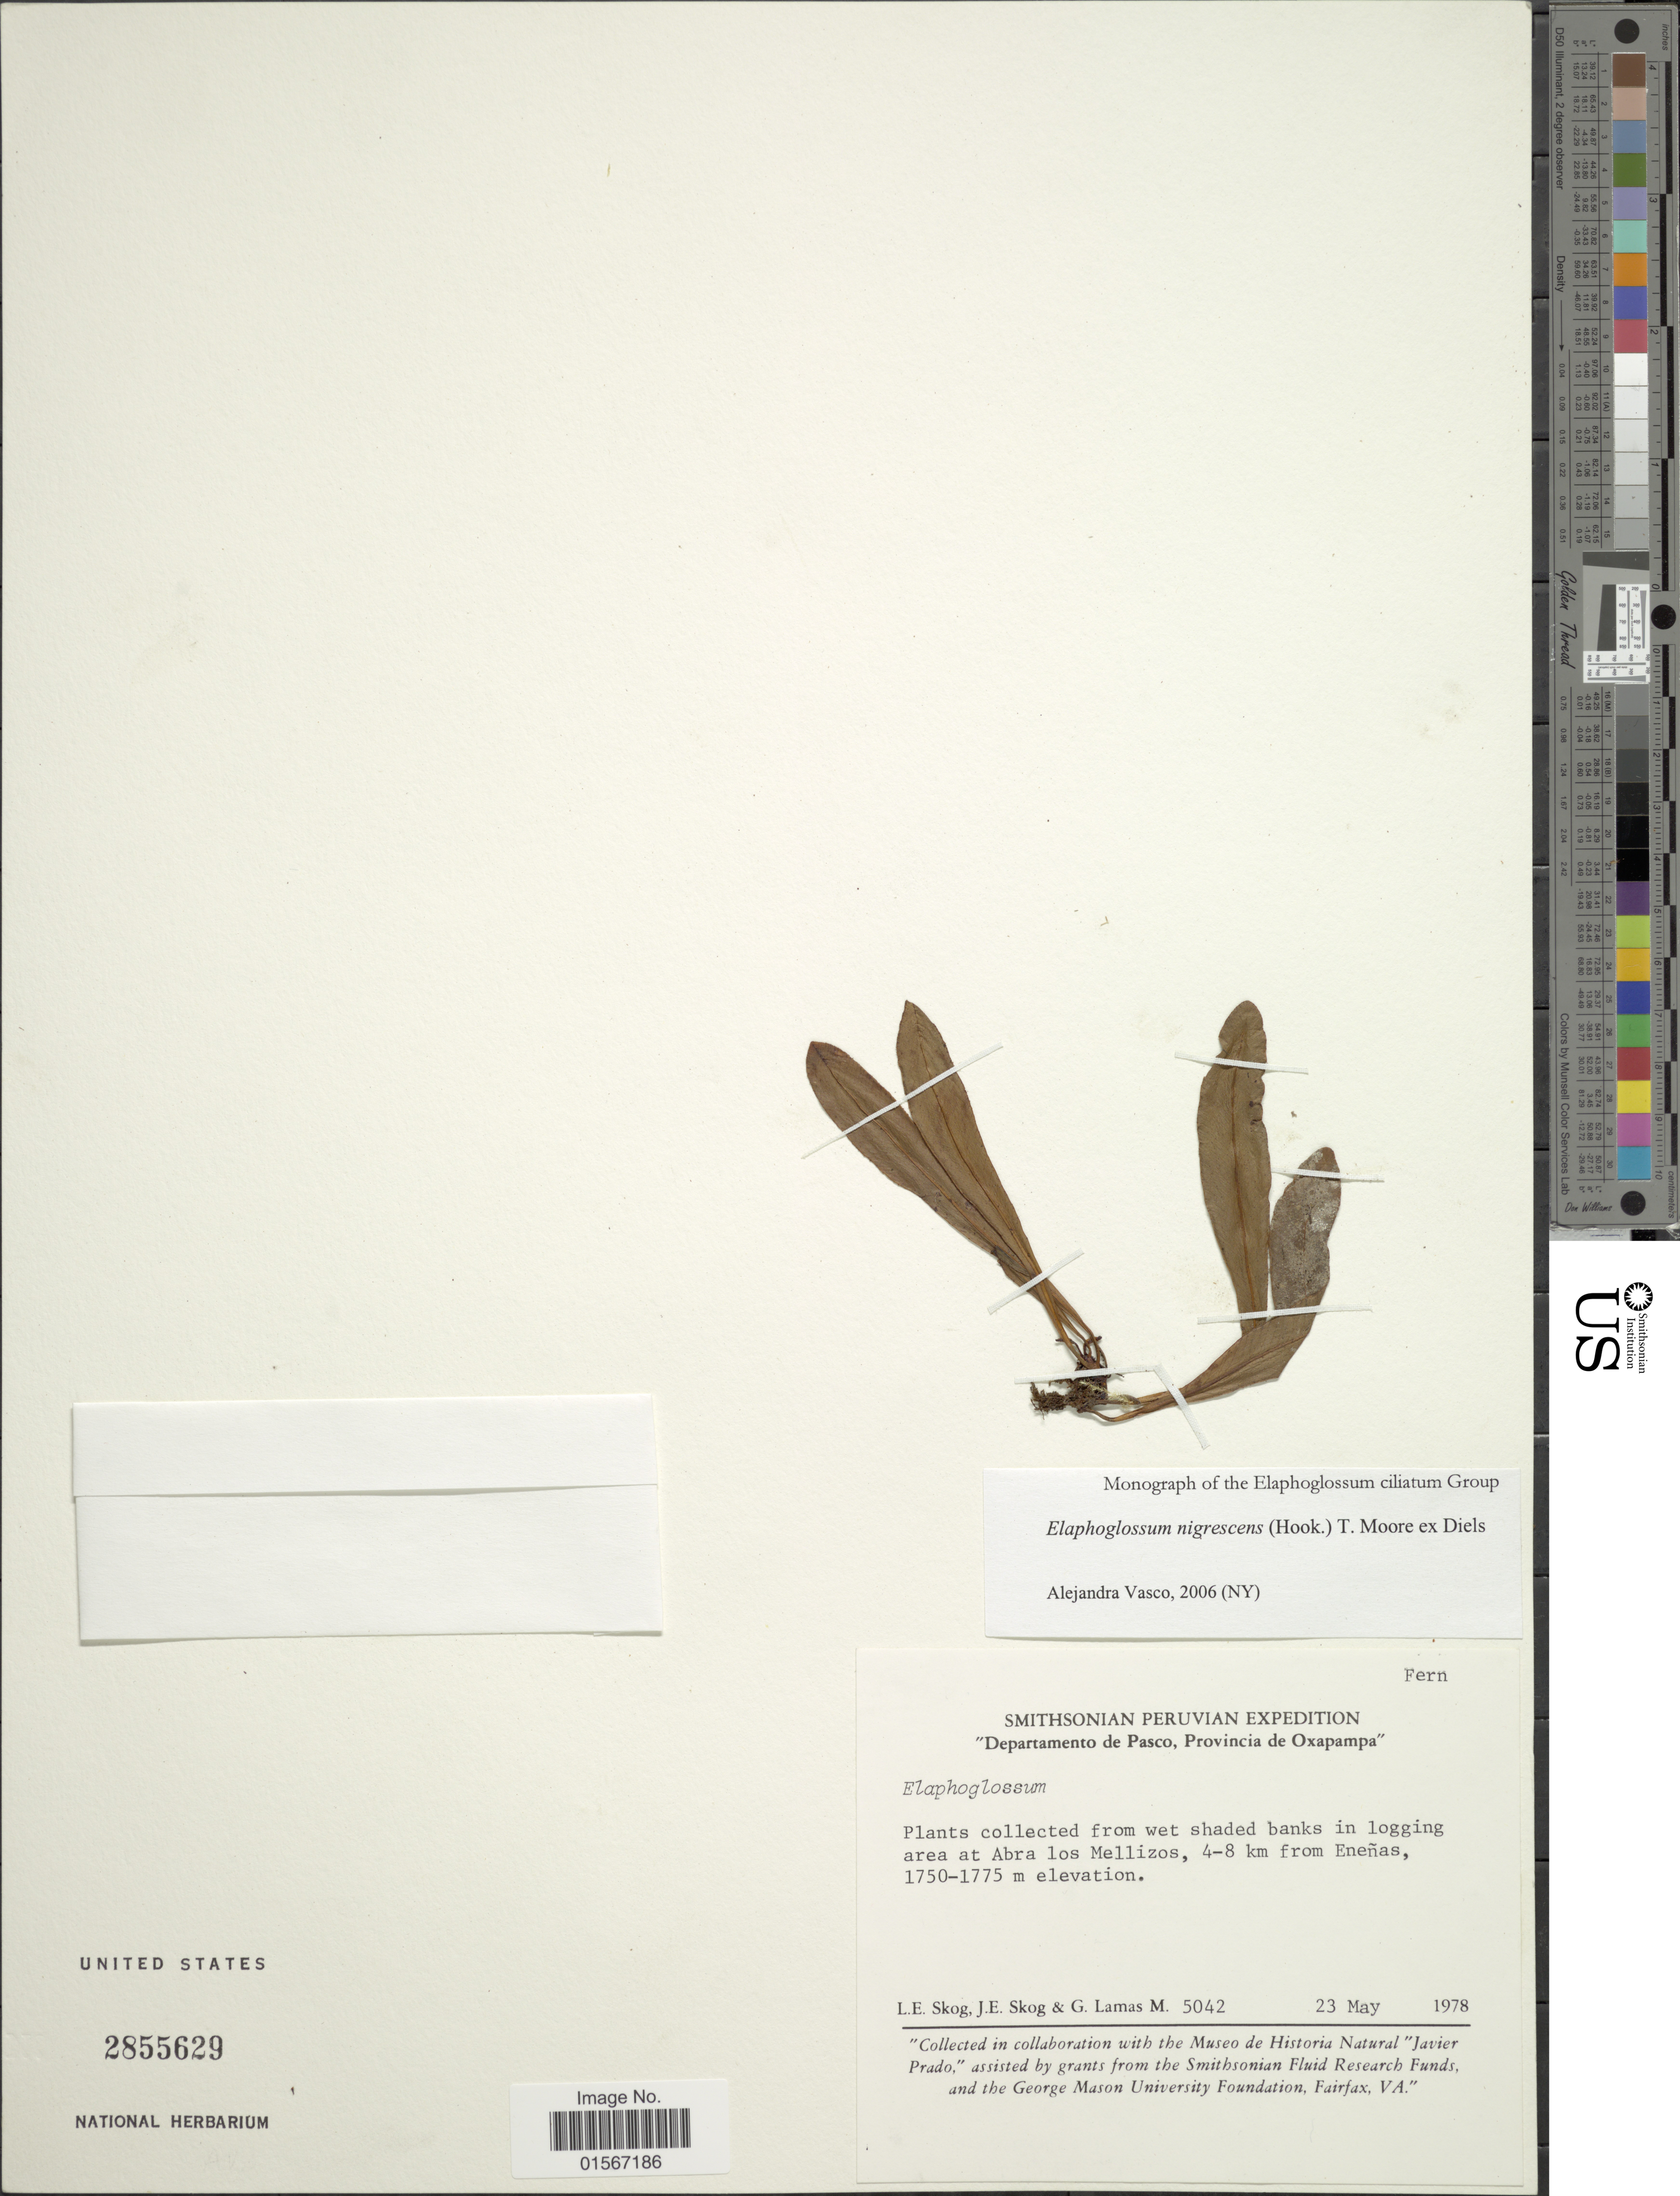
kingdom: Plantae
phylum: Tracheophyta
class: Polypodiopsida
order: Polypodiales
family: Dryopteridaceae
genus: Elaphoglossum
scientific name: Elaphoglossum nigrescens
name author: (Hook.) T. Moore ex Diels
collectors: L. E. Skog, J. E. Skog & G. Lamas M.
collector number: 5042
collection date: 1978-05-23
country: Peru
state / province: Pasco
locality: Departamento de Pasco, Provincia de Oxapampa. area at Abra los Mellizos, 4-8 km from Eneñas.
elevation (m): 1750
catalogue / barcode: US 2855629